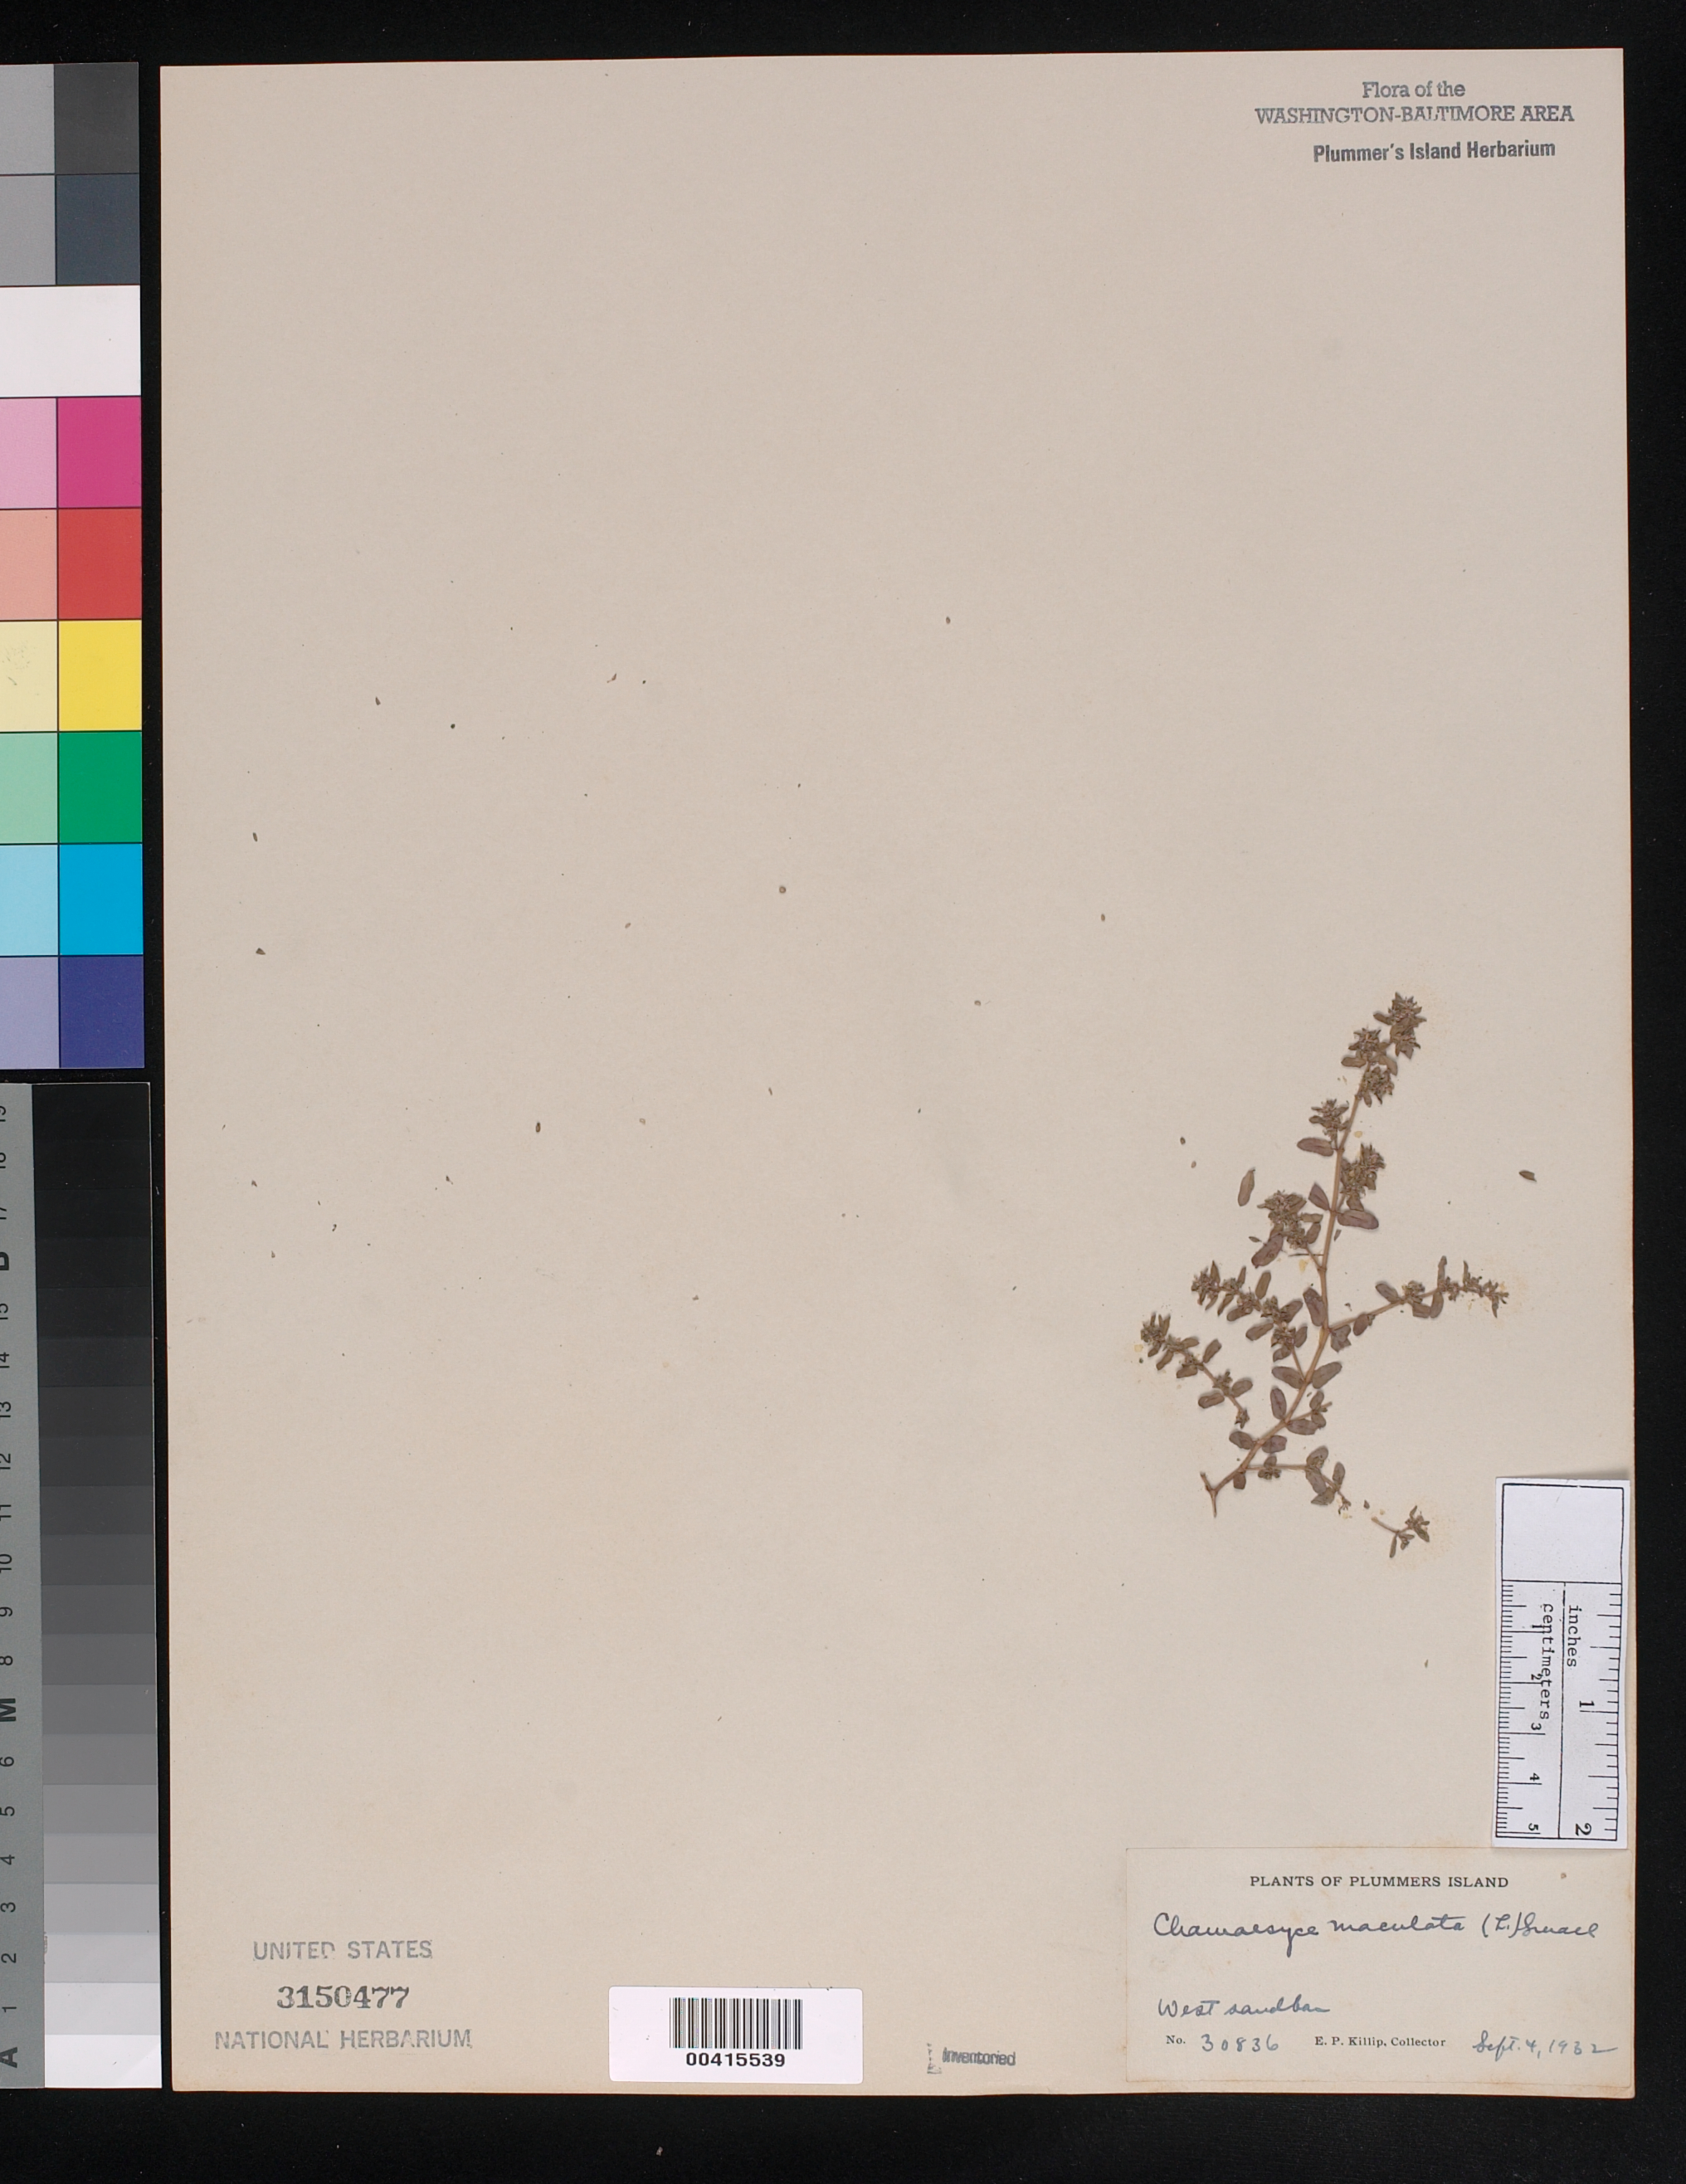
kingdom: Plantae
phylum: Tracheophyta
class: Magnoliopsida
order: Malpighiales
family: Euphorbiaceae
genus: Euphorbia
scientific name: Euphorbia maculata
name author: L.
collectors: E. P. Killip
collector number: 30836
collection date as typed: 04 Sep 1932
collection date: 1932-09-04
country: United States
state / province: Maryland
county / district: Montgomery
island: Plummers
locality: Plummer's Island; west Sandbar Plummers Island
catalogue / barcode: US 3150477